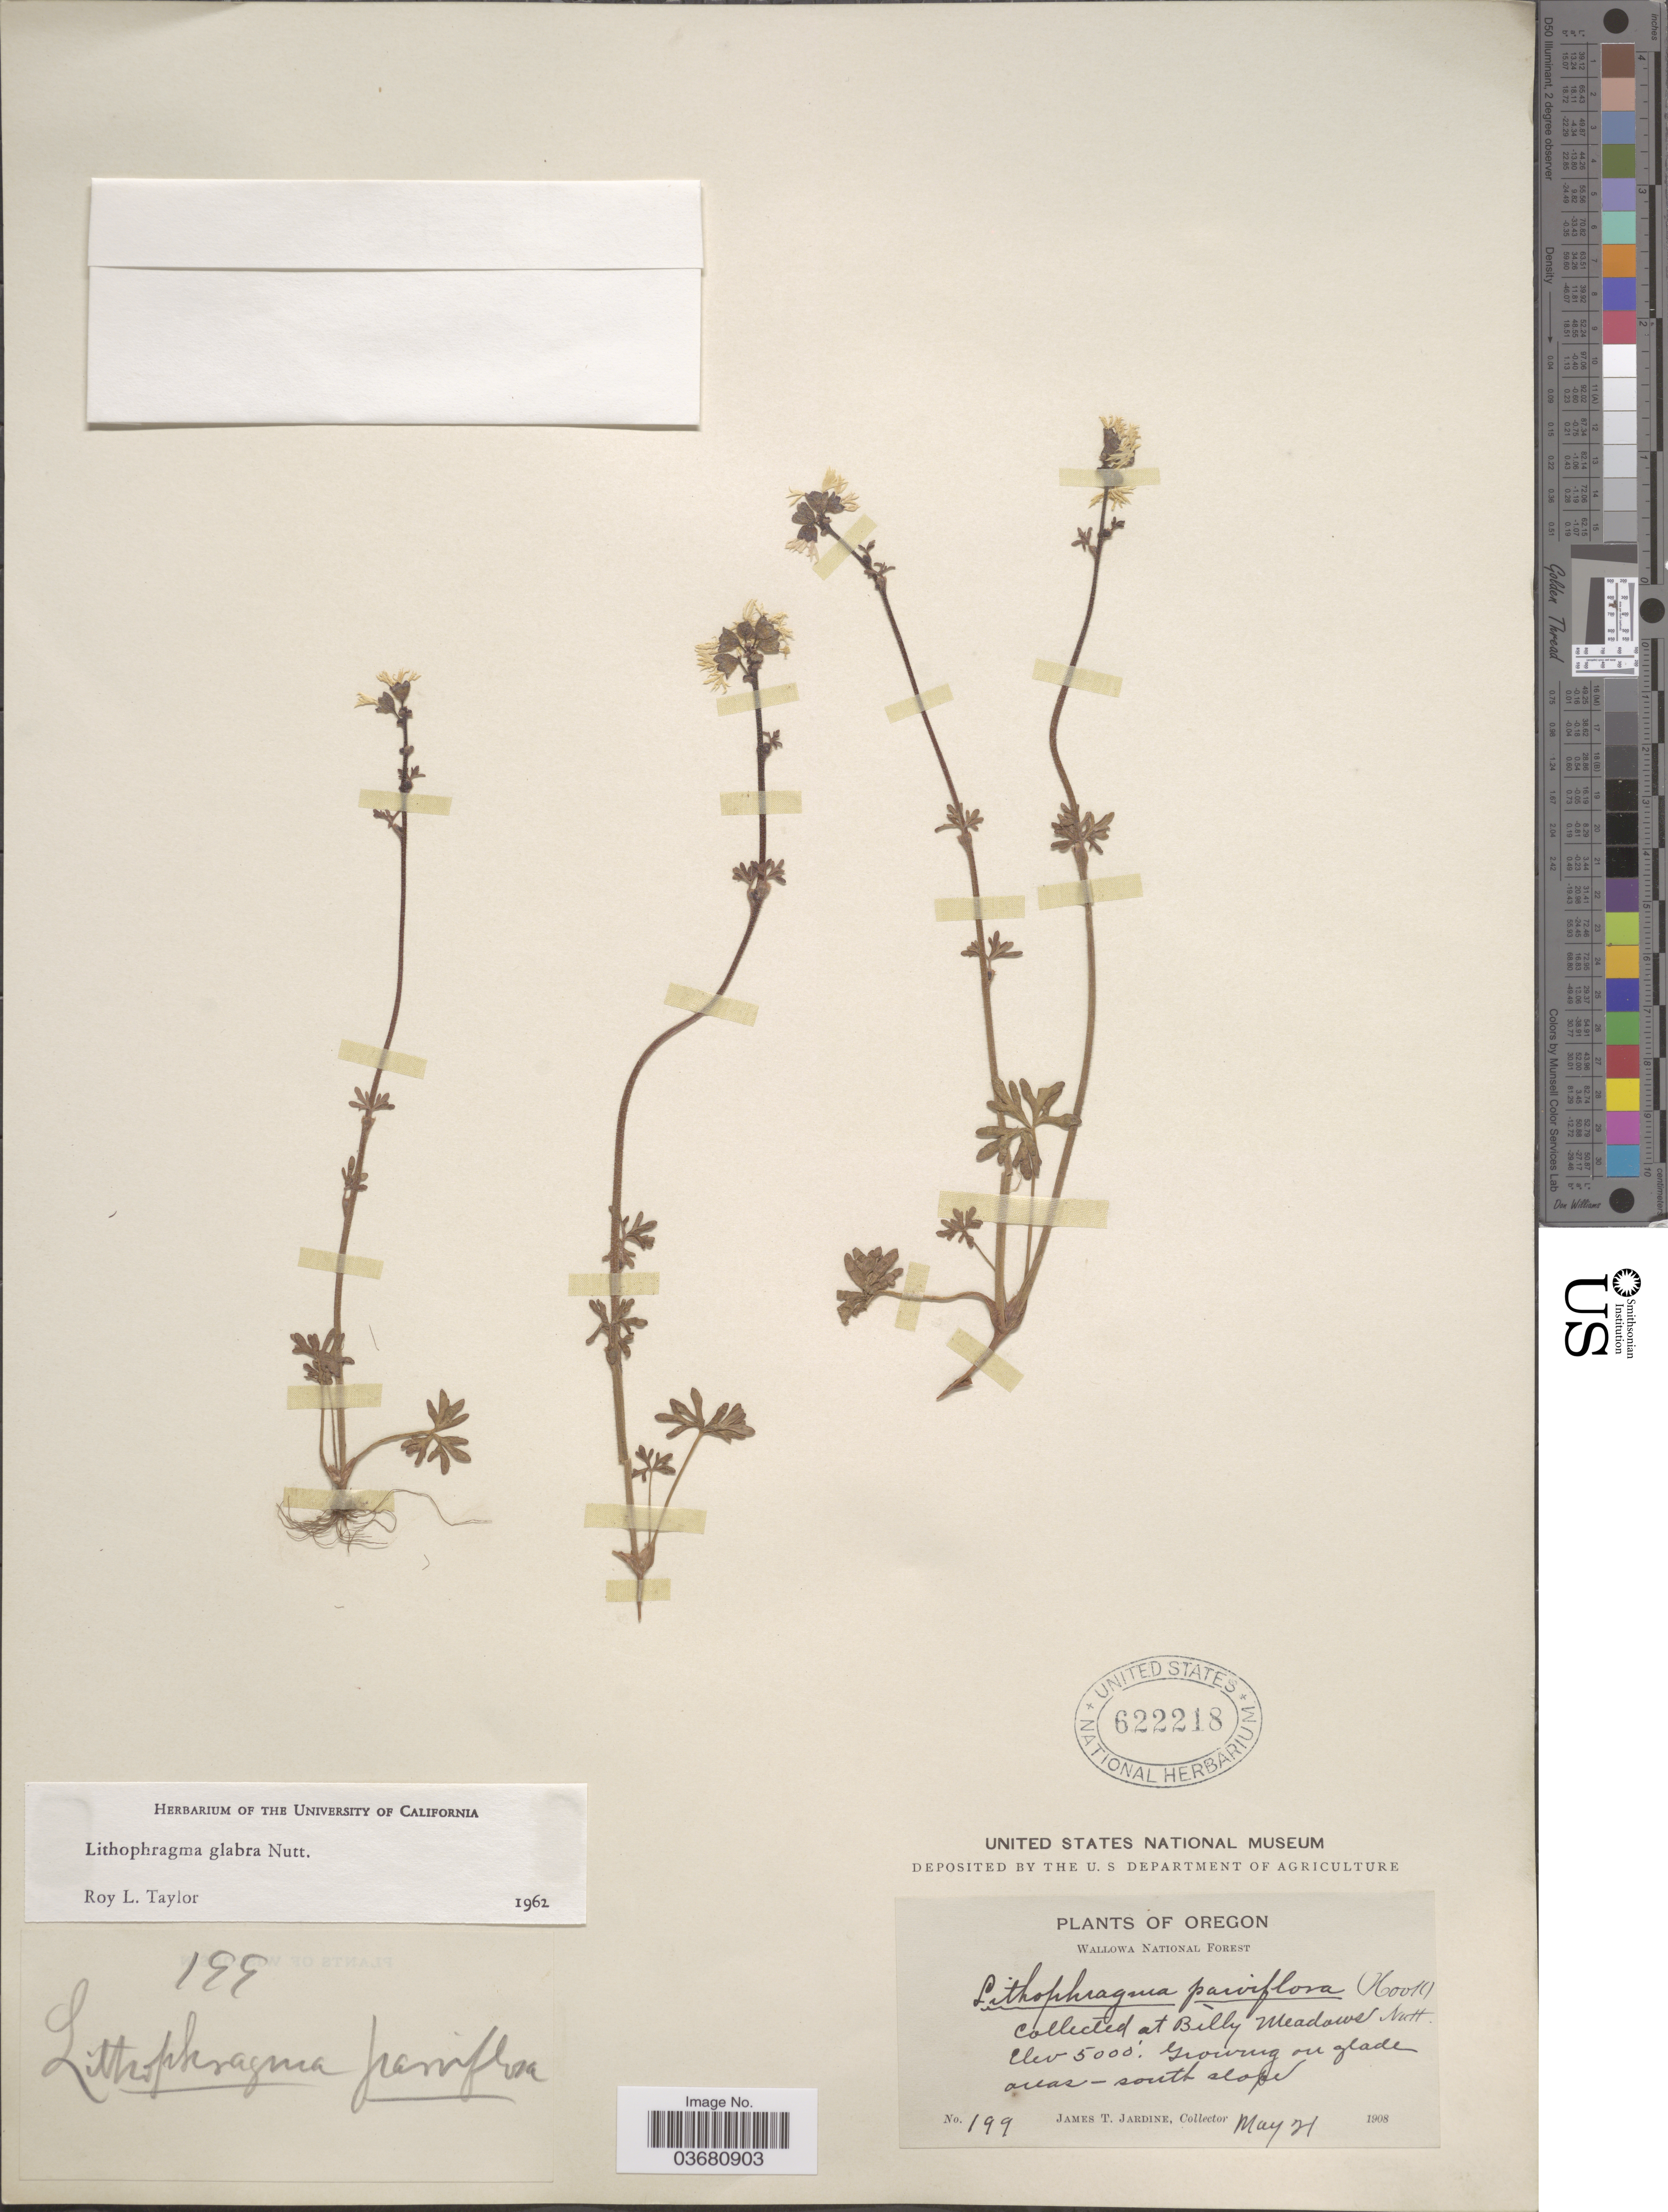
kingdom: Plantae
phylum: Tracheophyta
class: Magnoliopsida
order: Saxifragales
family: Saxifragaceae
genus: Lithophragma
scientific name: Lithophragma glabrum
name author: Nutt.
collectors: J. T. Jardine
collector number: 199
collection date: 1908-05-21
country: United States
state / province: Oregon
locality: Wallowa National Forest. At Billy Meadows. On glade areas- south slope.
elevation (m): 1524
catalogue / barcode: US 622218